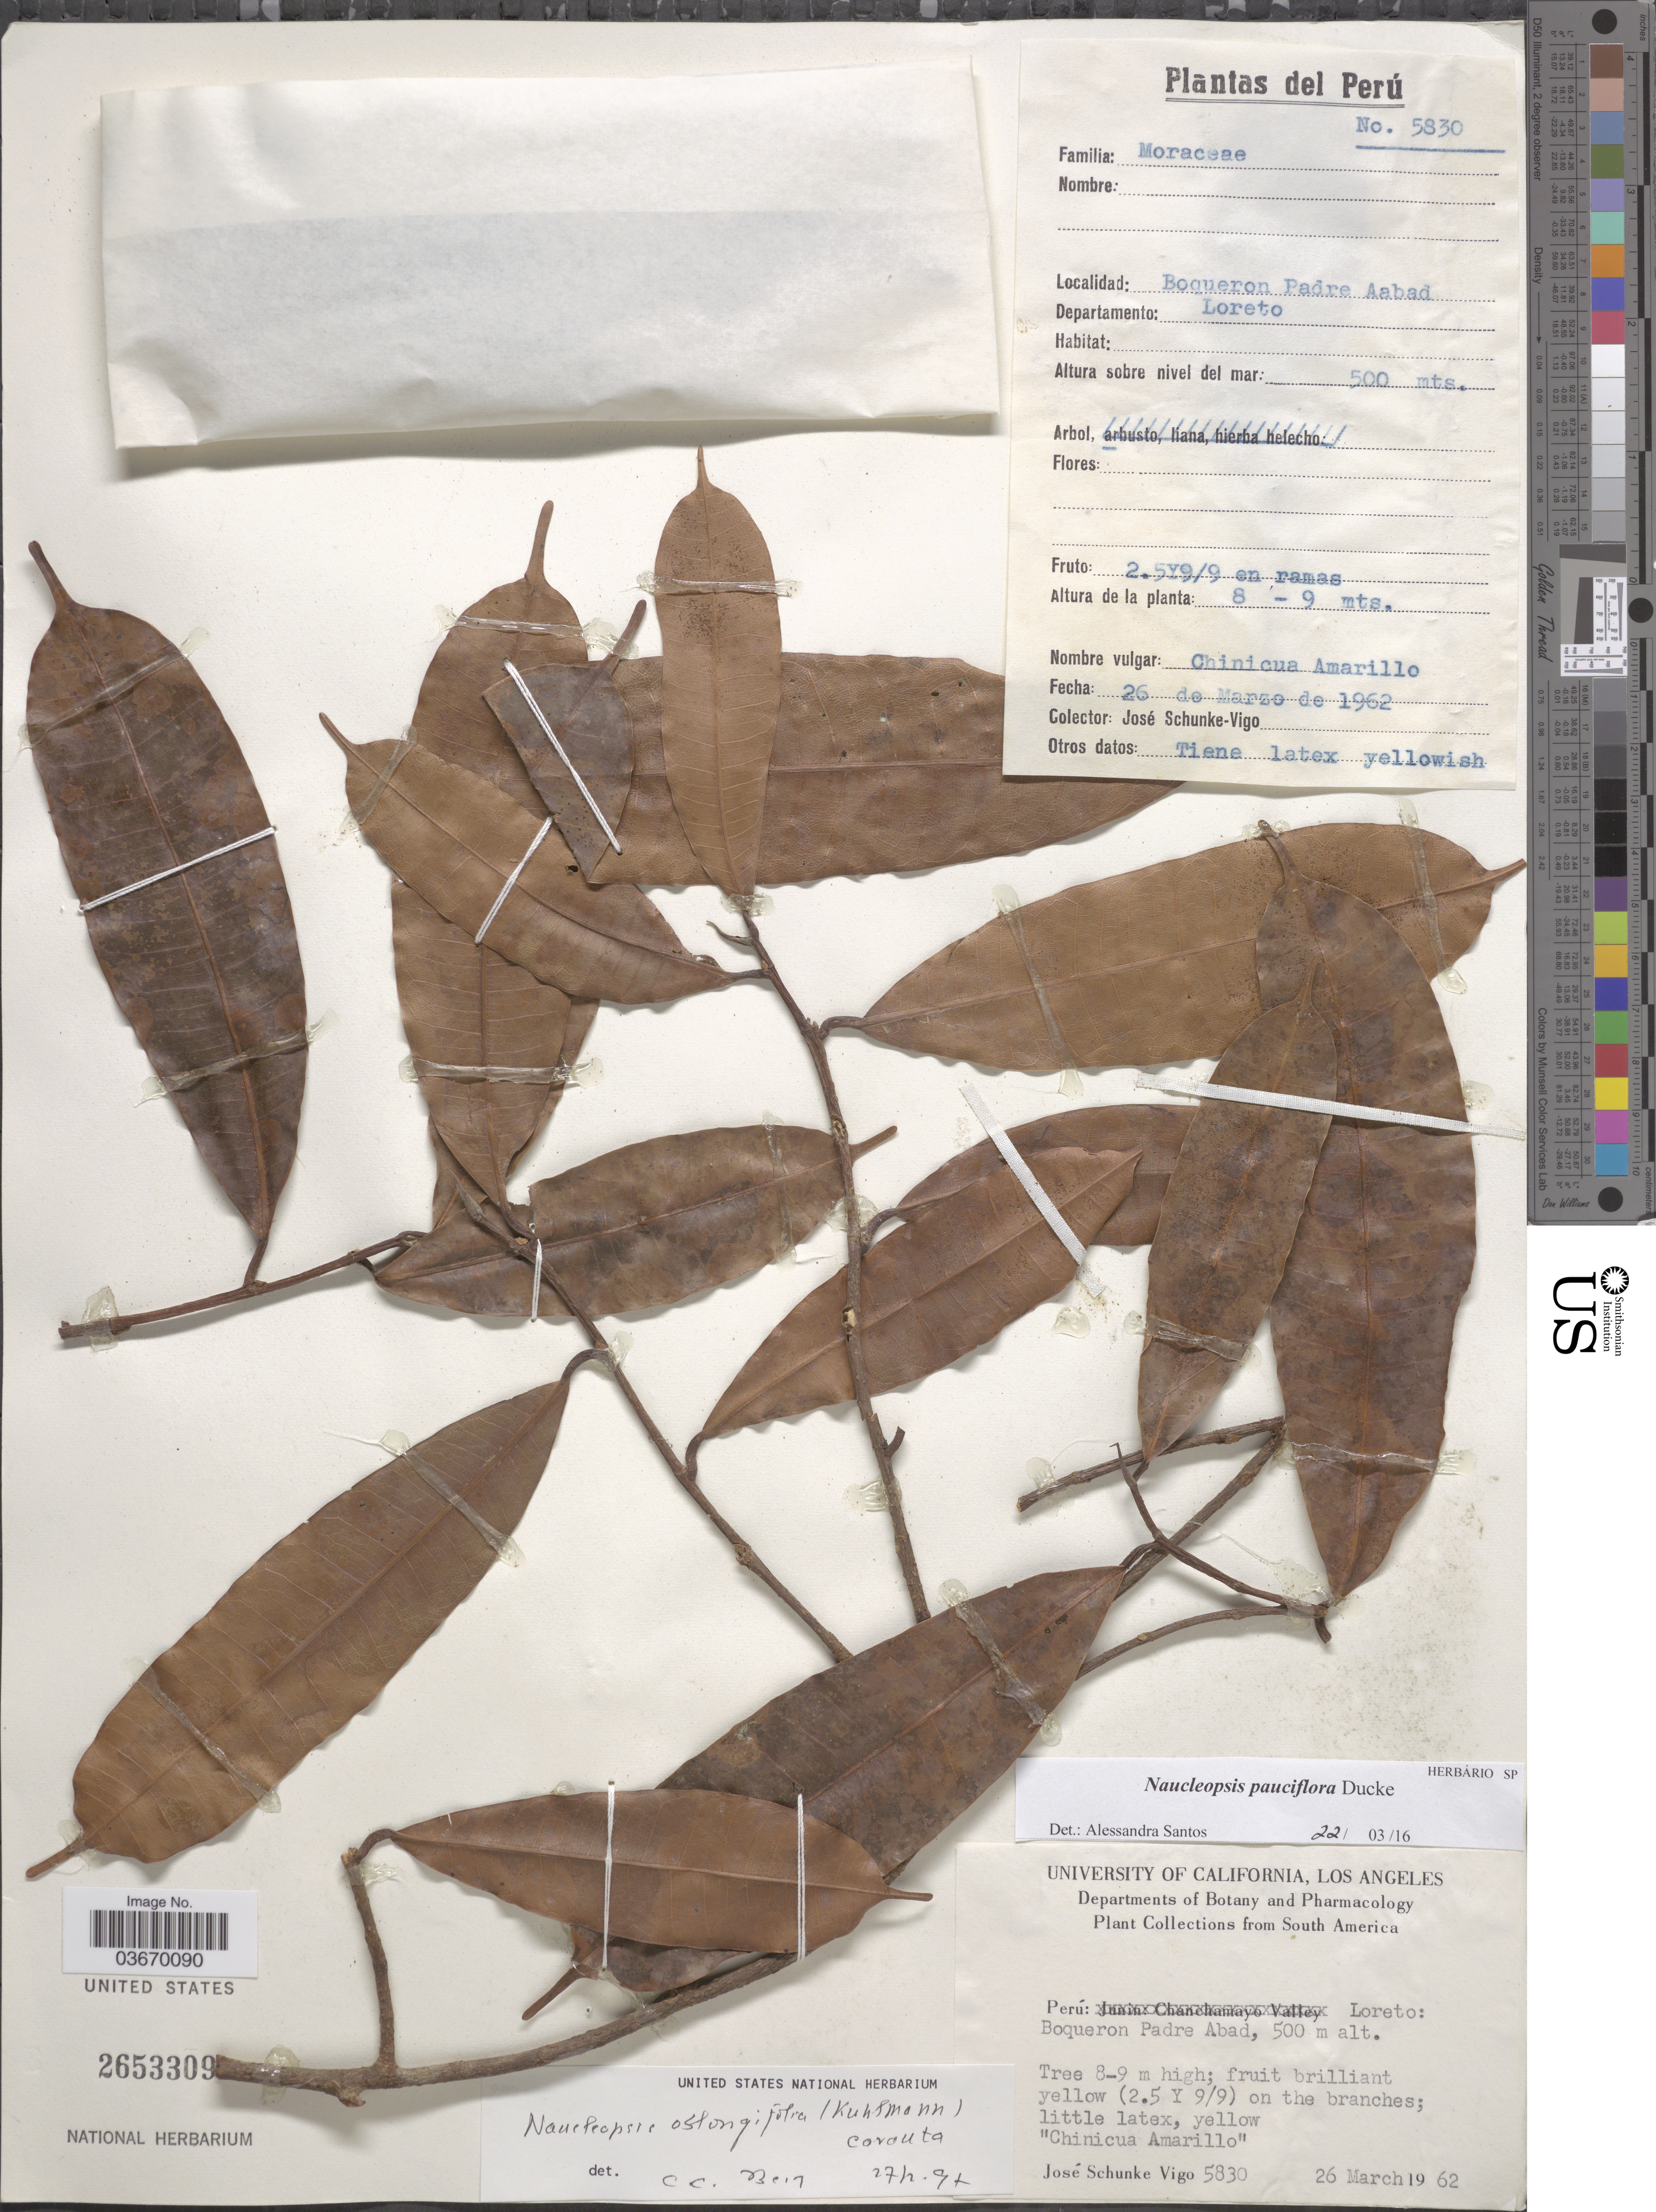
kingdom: Plantae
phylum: Tracheophyta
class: Magnoliopsida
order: Rosales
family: Moraceae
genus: Naucleopsis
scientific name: Naucleopsis pauciflora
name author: Ducke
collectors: J. Schunke Vigo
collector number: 5830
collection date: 1962-03-26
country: Peru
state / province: Loreto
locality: Boqueron Padre Abad. Departamento: Loreto.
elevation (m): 500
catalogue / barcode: US 2653309